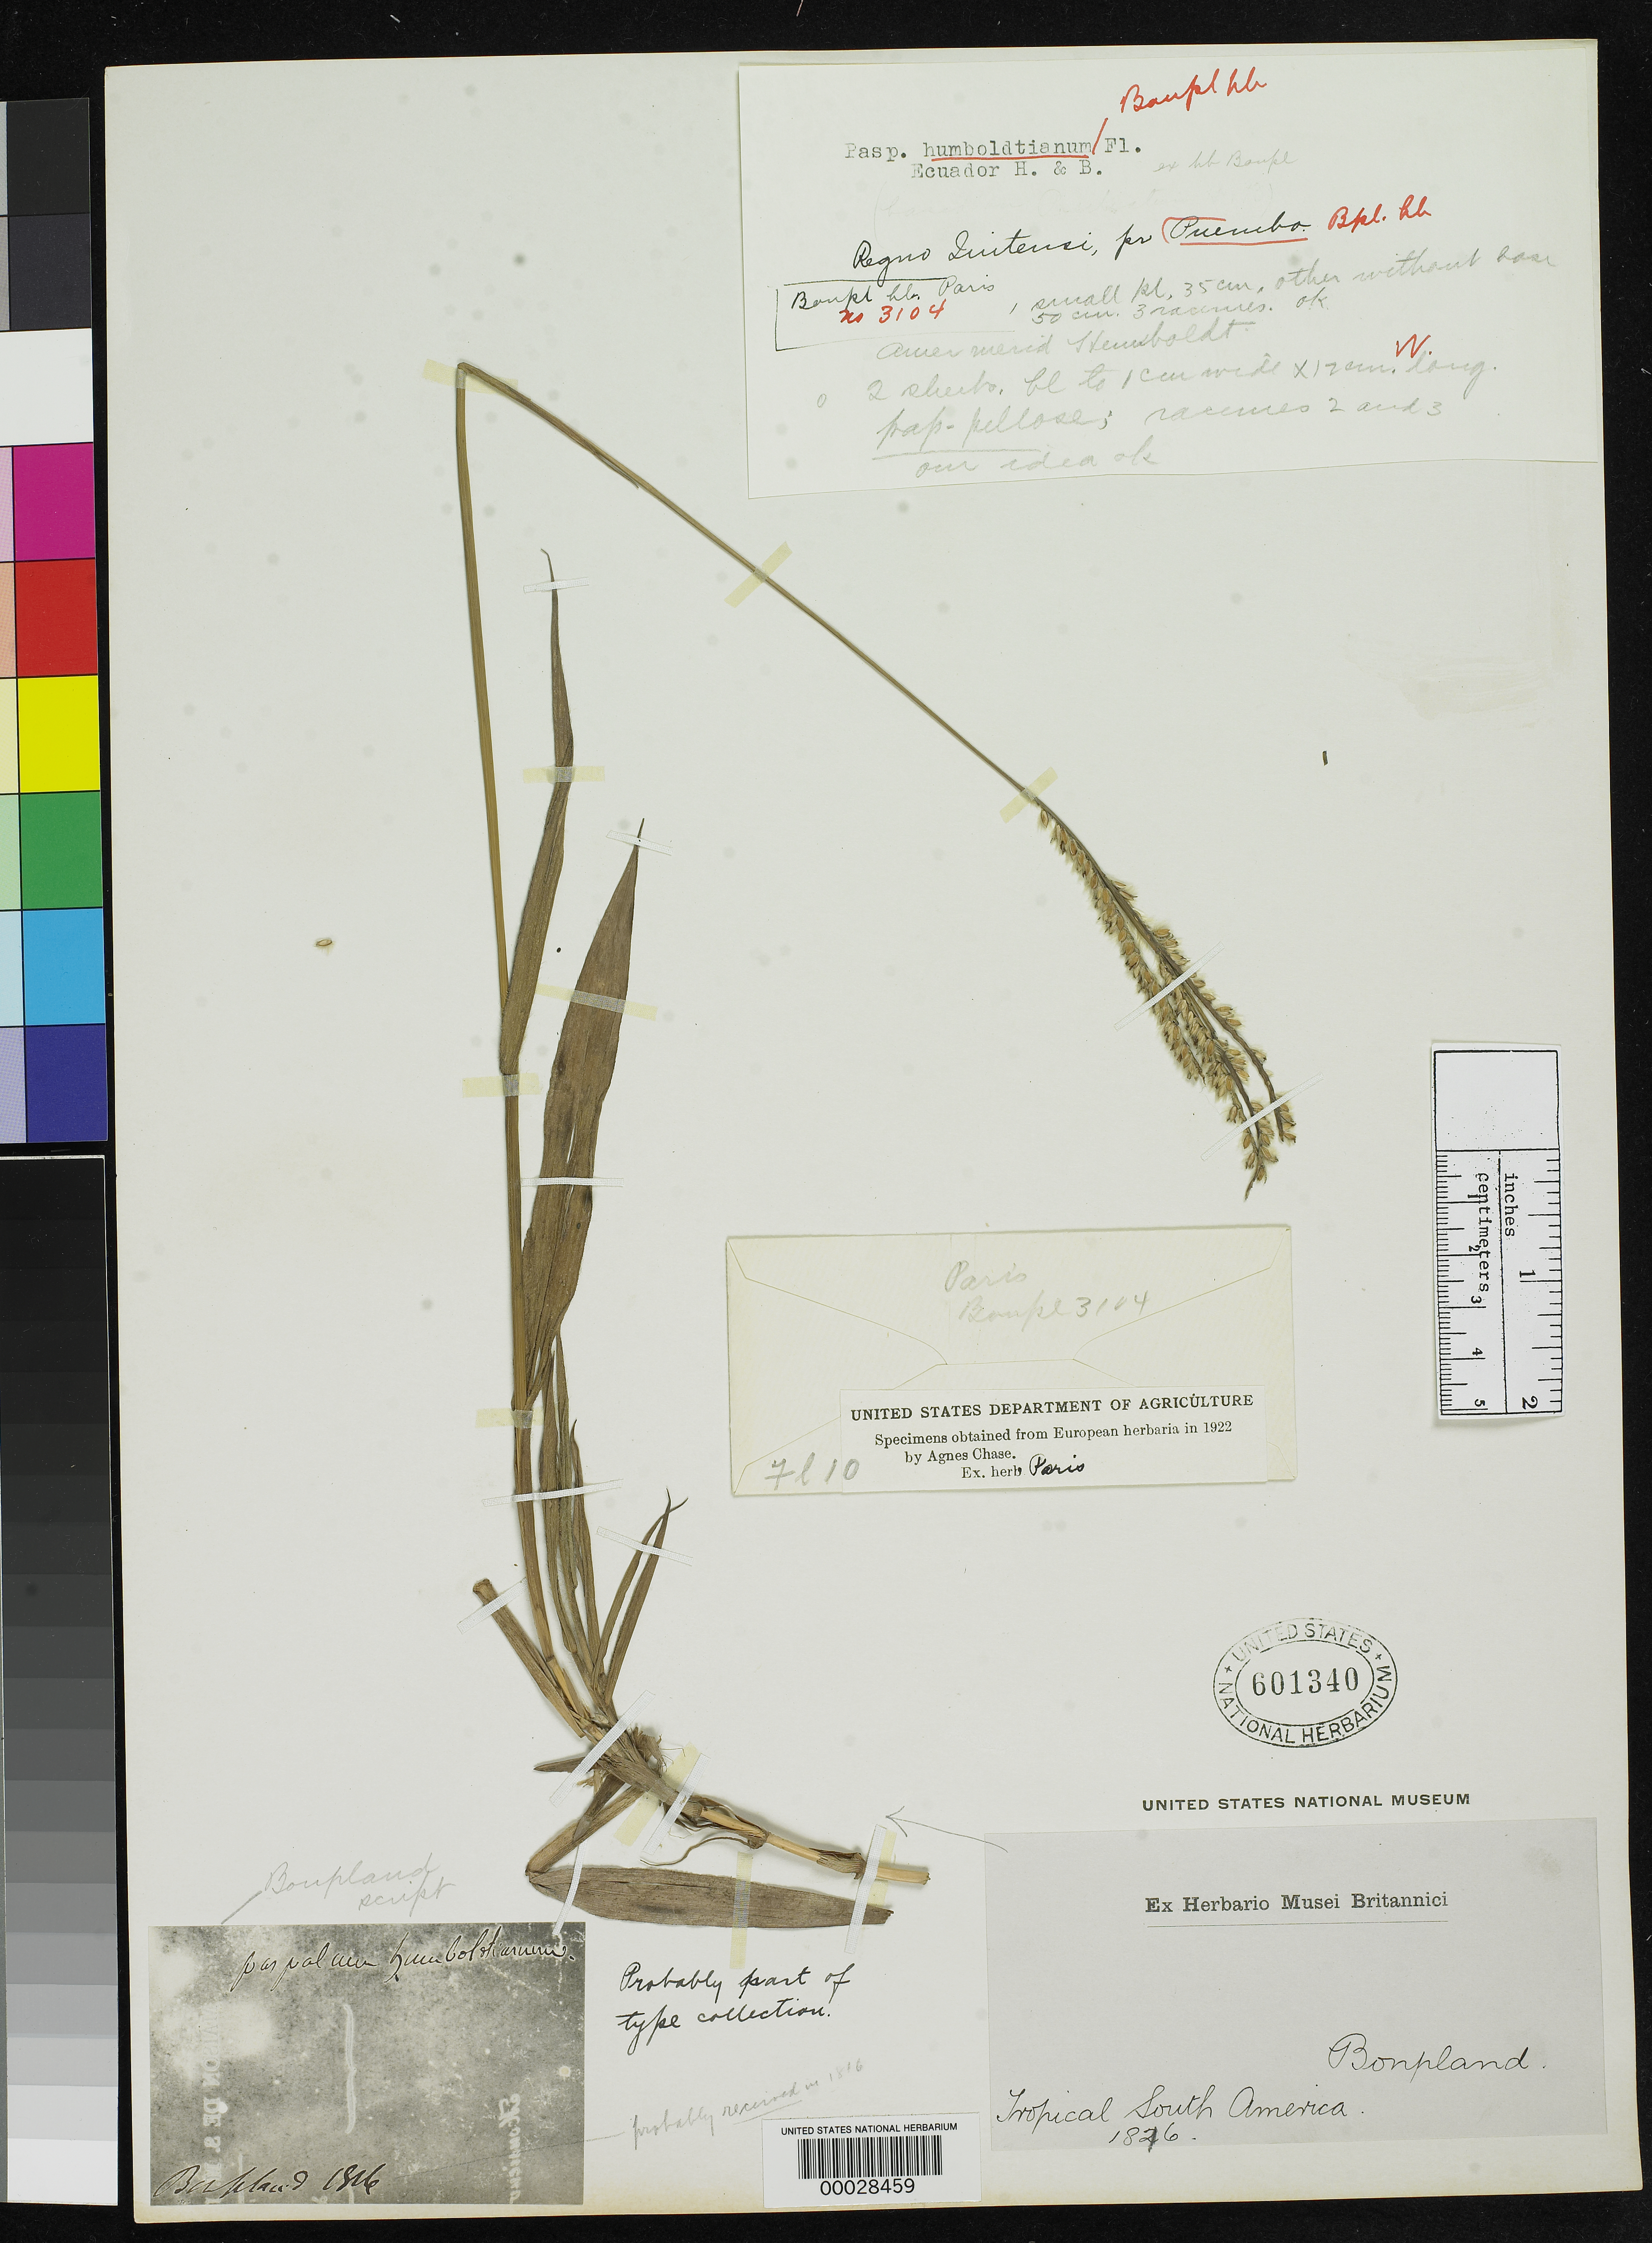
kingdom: Plantae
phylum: Tracheophyta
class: Liliopsida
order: Poales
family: Poaceae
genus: Paspalum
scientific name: Paspalum humboldtianum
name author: Flüggé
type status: Type Fragment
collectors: F. W. Humboldt & A. J. A. Bonpland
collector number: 3104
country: Ecuador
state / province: Pichincha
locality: Quito, Pueniba.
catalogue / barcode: US 601340